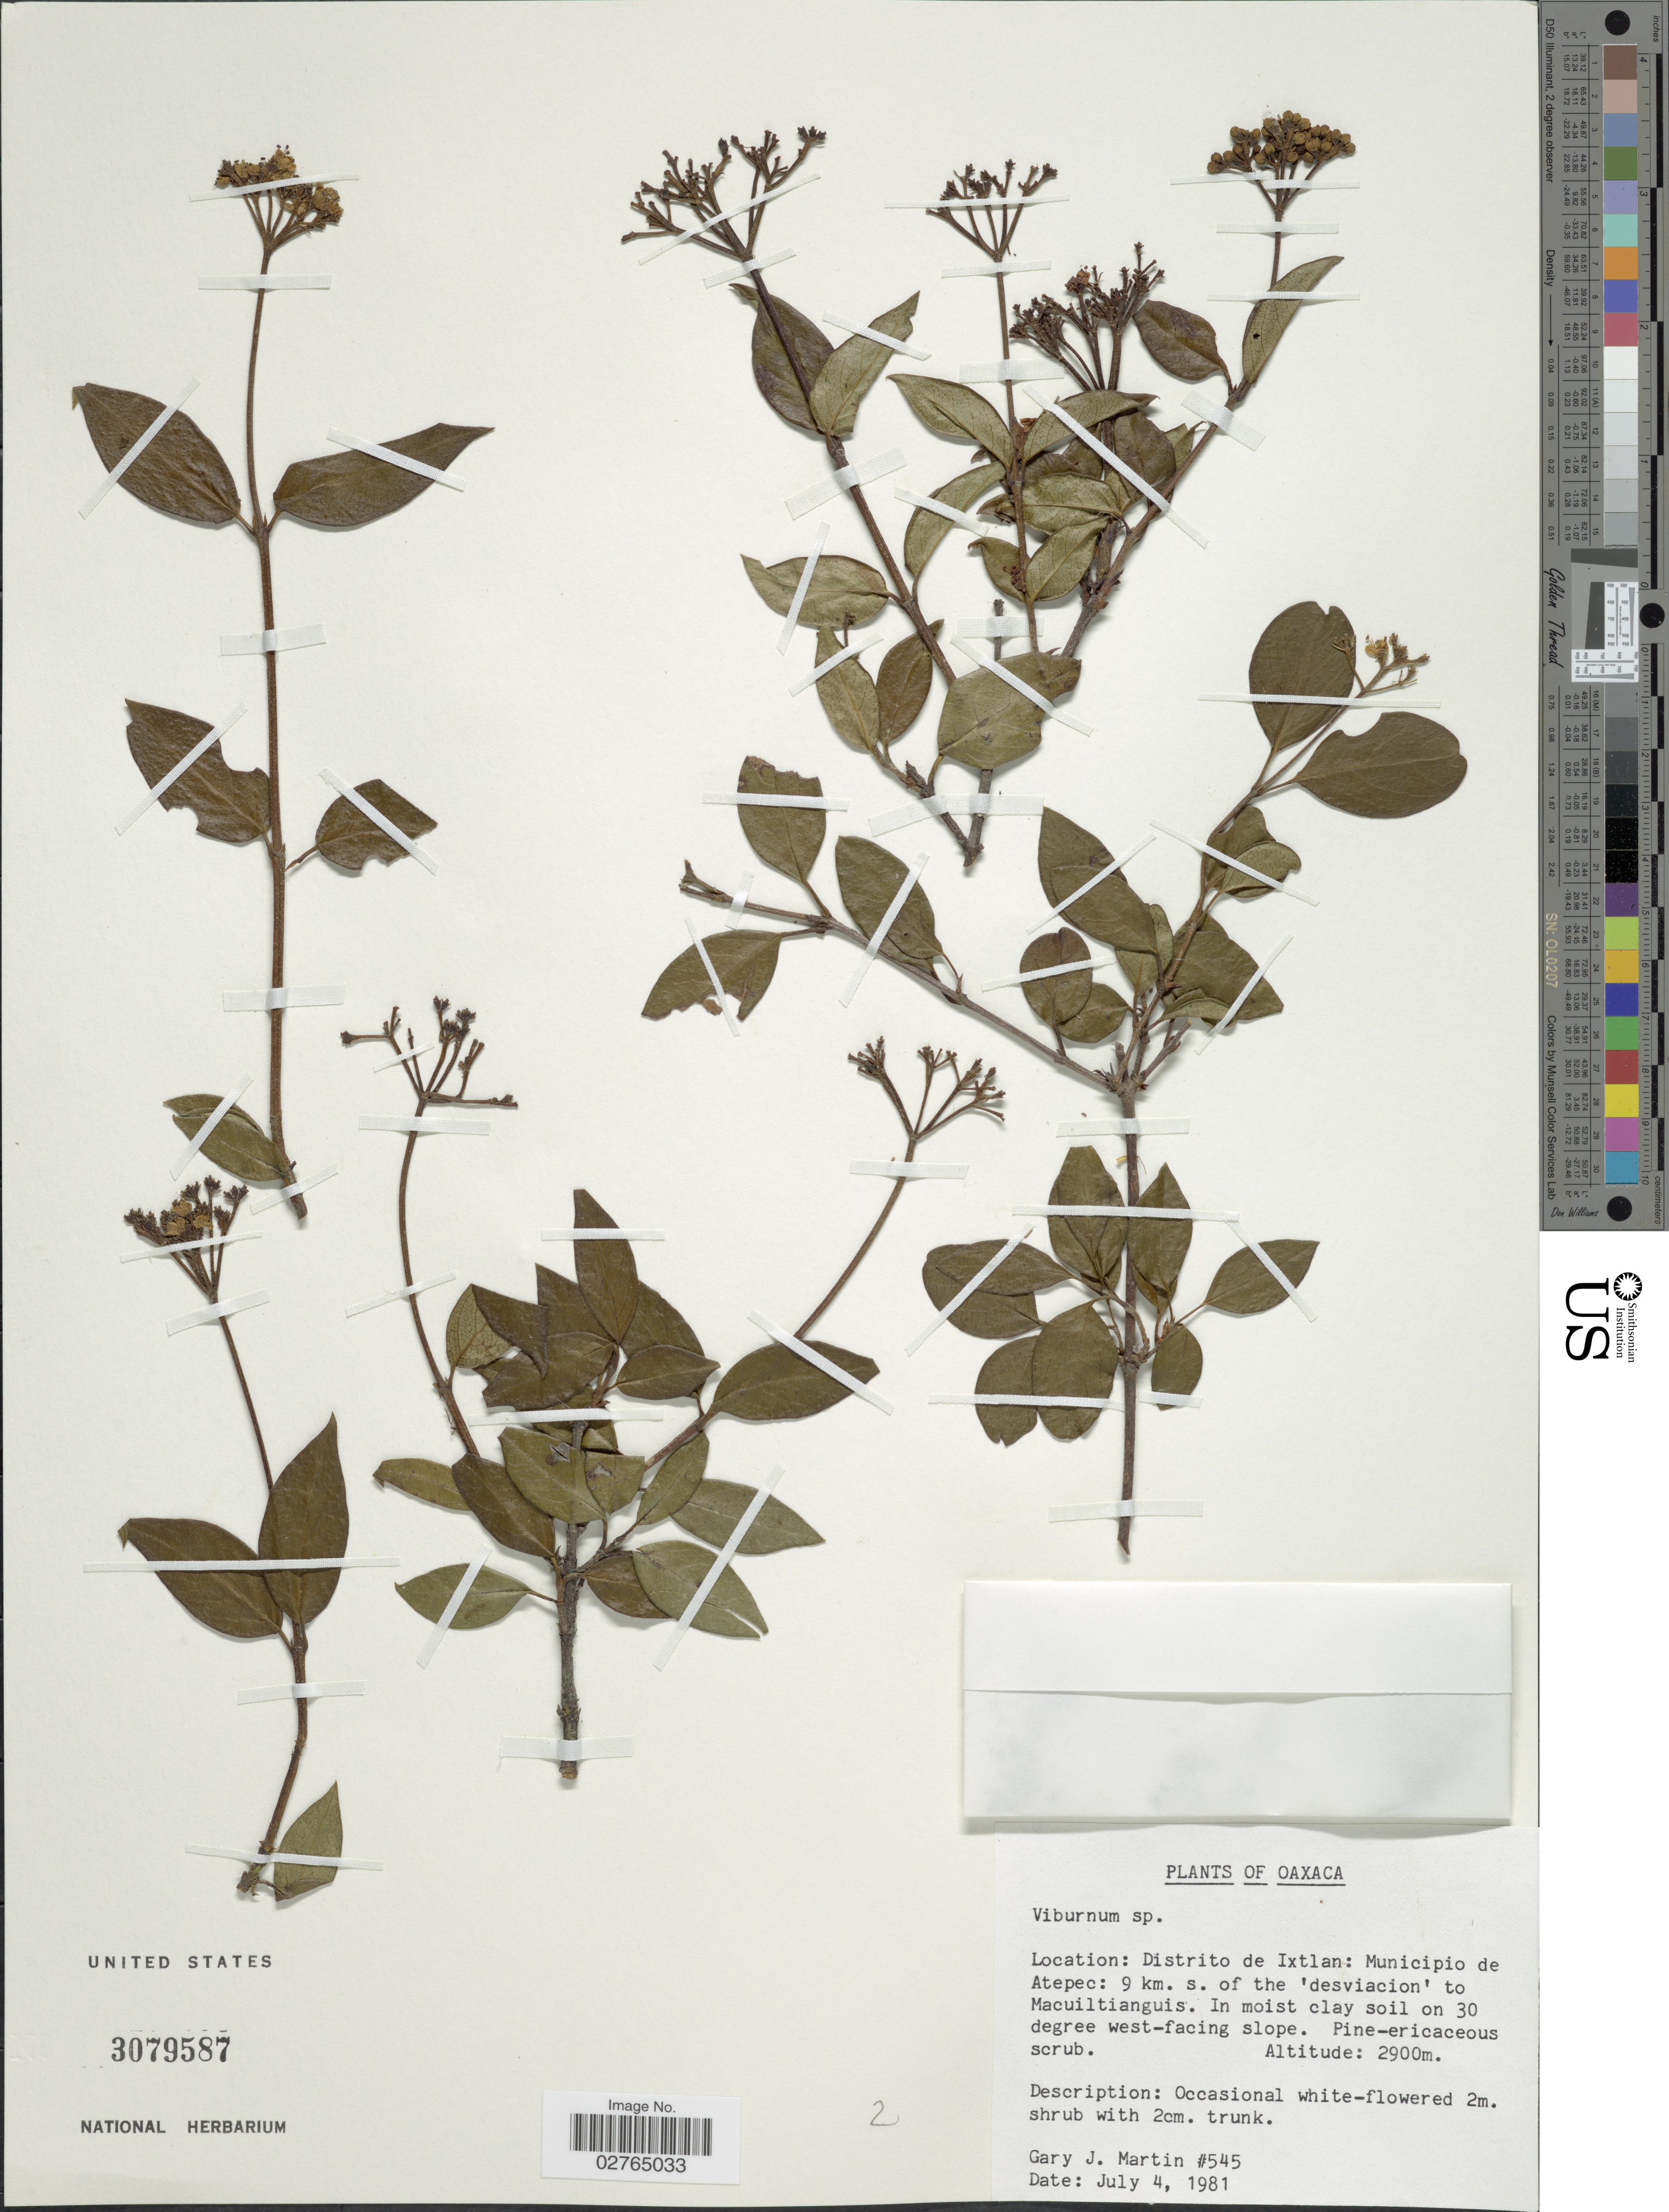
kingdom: Plantae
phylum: Tracheophyta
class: Magnoliopsida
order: Dipsacales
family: Viburnaceae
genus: Viburnum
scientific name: Viburnum sp.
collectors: G. J. Martin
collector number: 545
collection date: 1981-07-04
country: Mexico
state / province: Oaxaca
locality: Distrito de Ixtlan: Municipio de Atepec: 9 km. s. of the ' desviacion' to Macuiltianguis.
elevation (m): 2900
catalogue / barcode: US 3079587